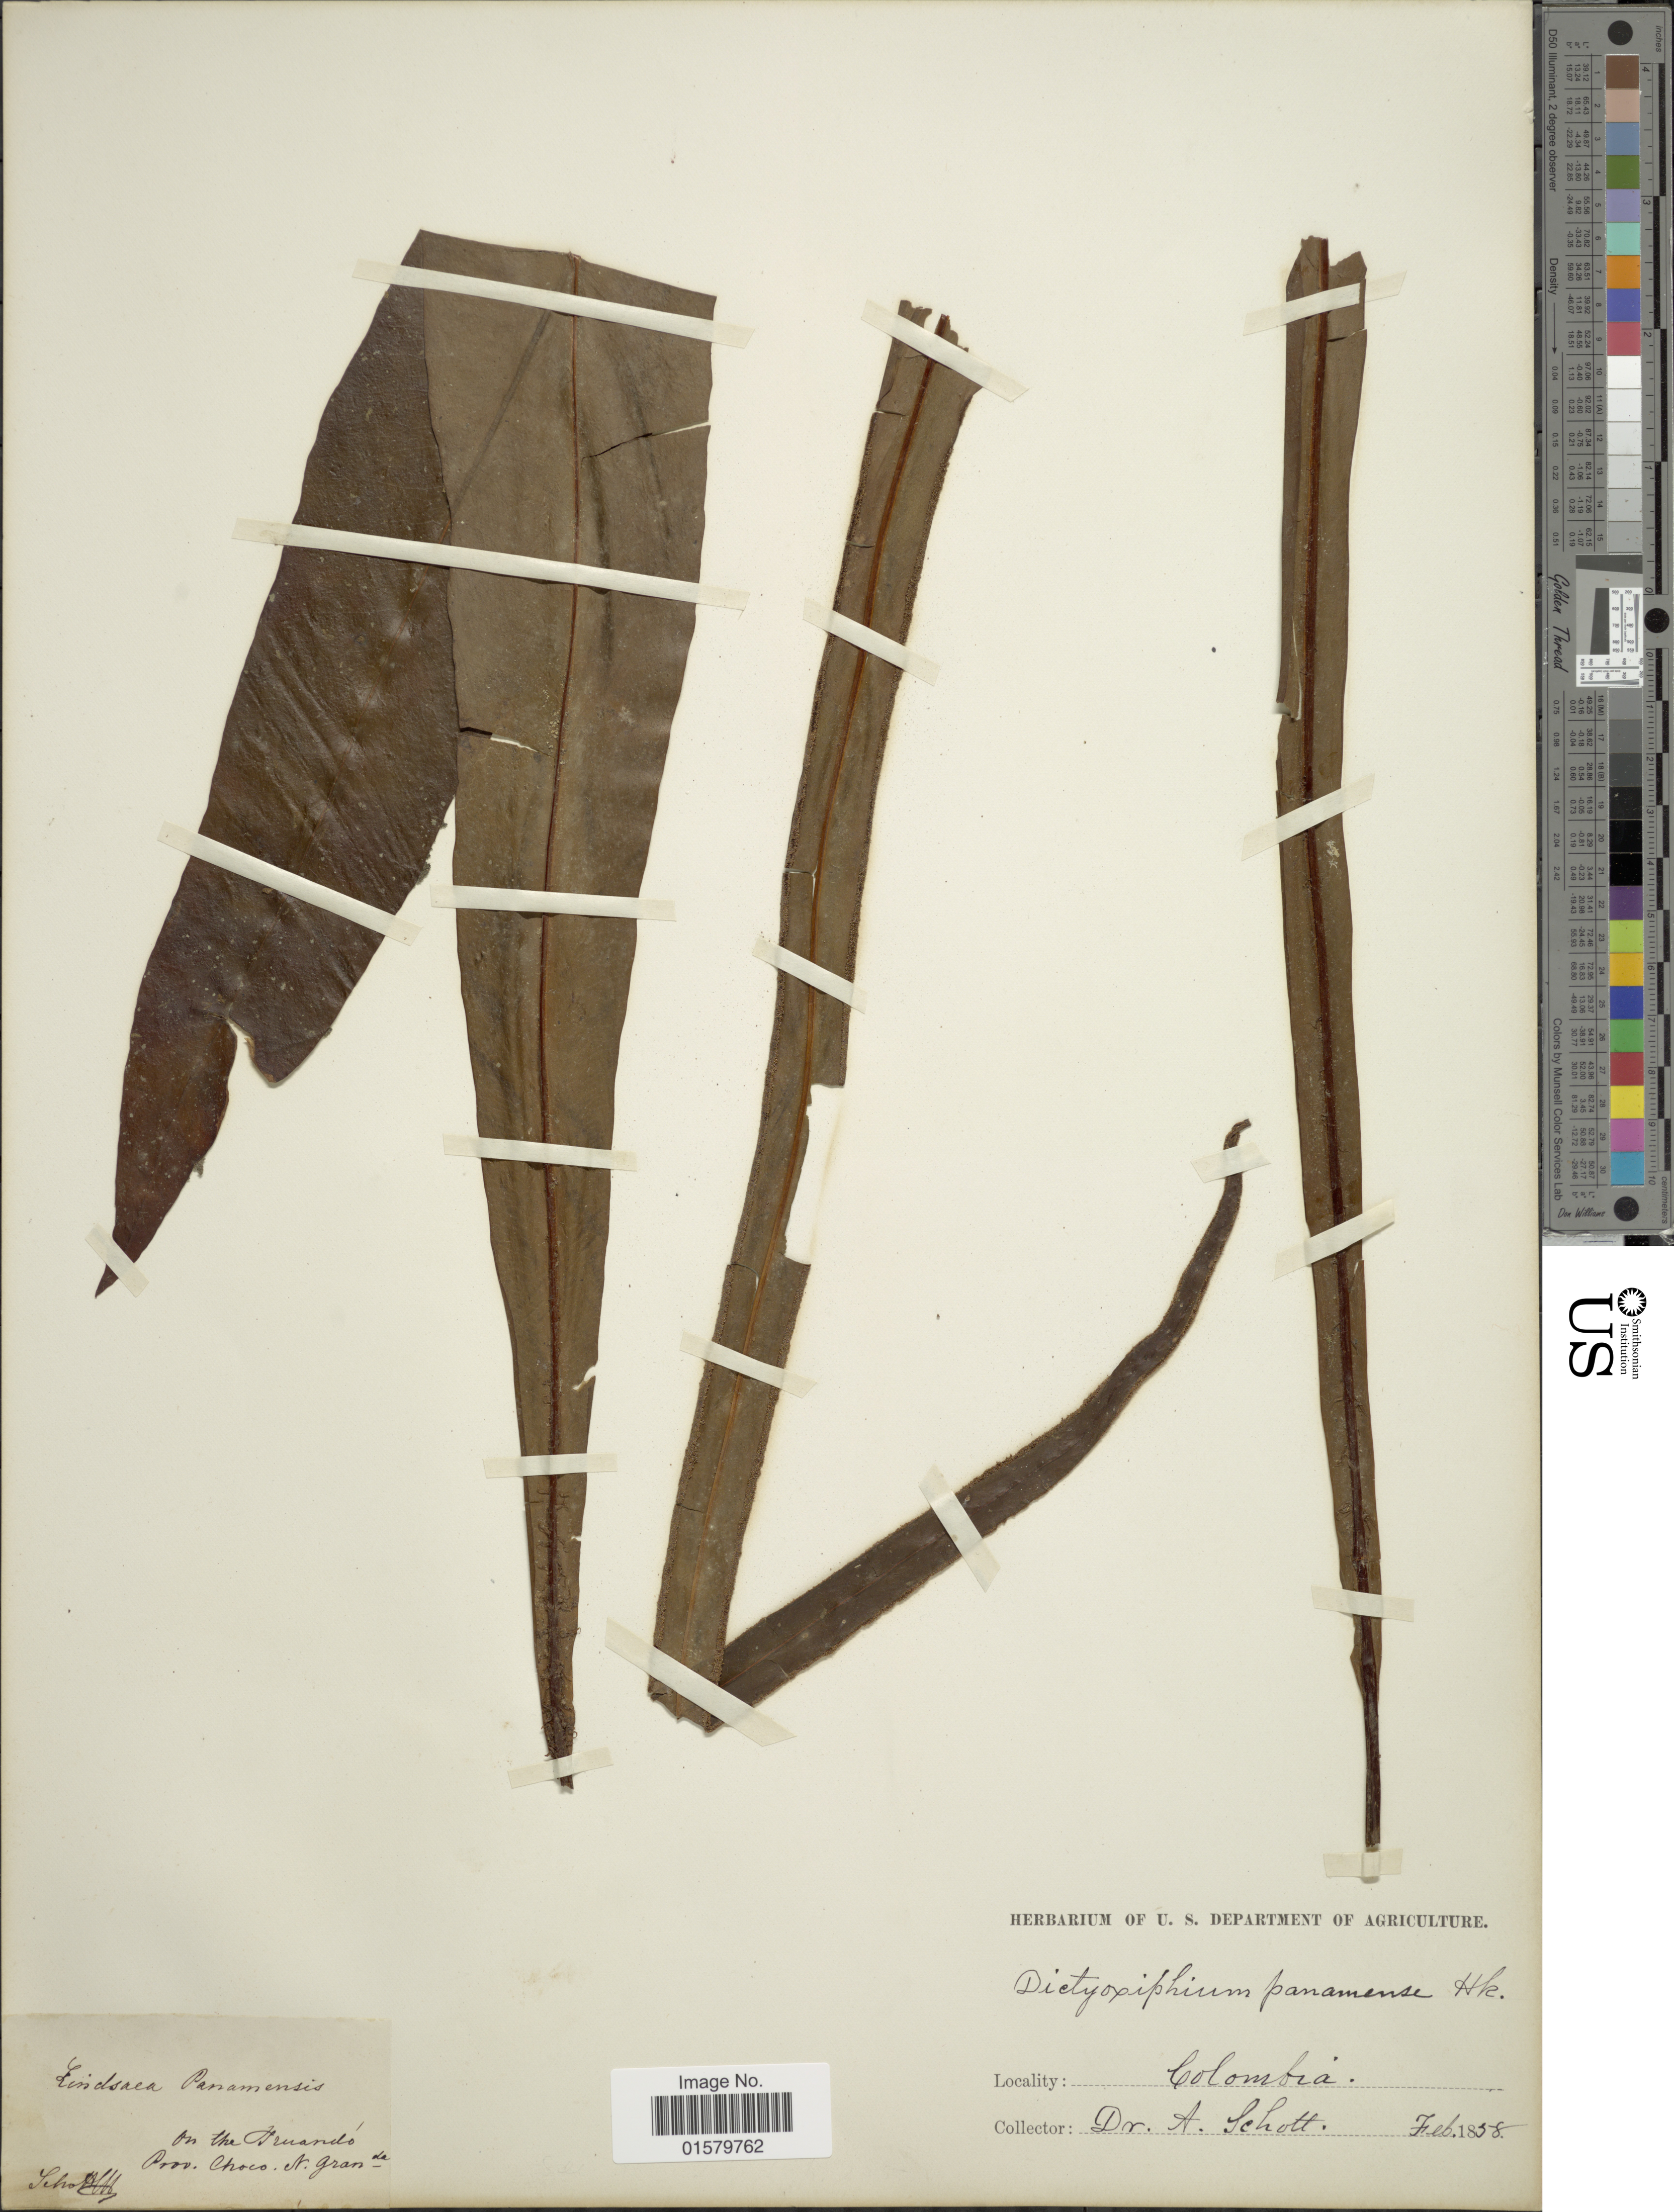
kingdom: Plantae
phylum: Tracheophyta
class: Polypodiopsida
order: Polypodiales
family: Tectariaceae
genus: Tectaria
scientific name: Tectaria panamensis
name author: (Hook.) R.M. Tryon & A.F. Tryon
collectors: A. Schott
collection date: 1858-02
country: Colombia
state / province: Chocó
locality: On the Huando, N. grande